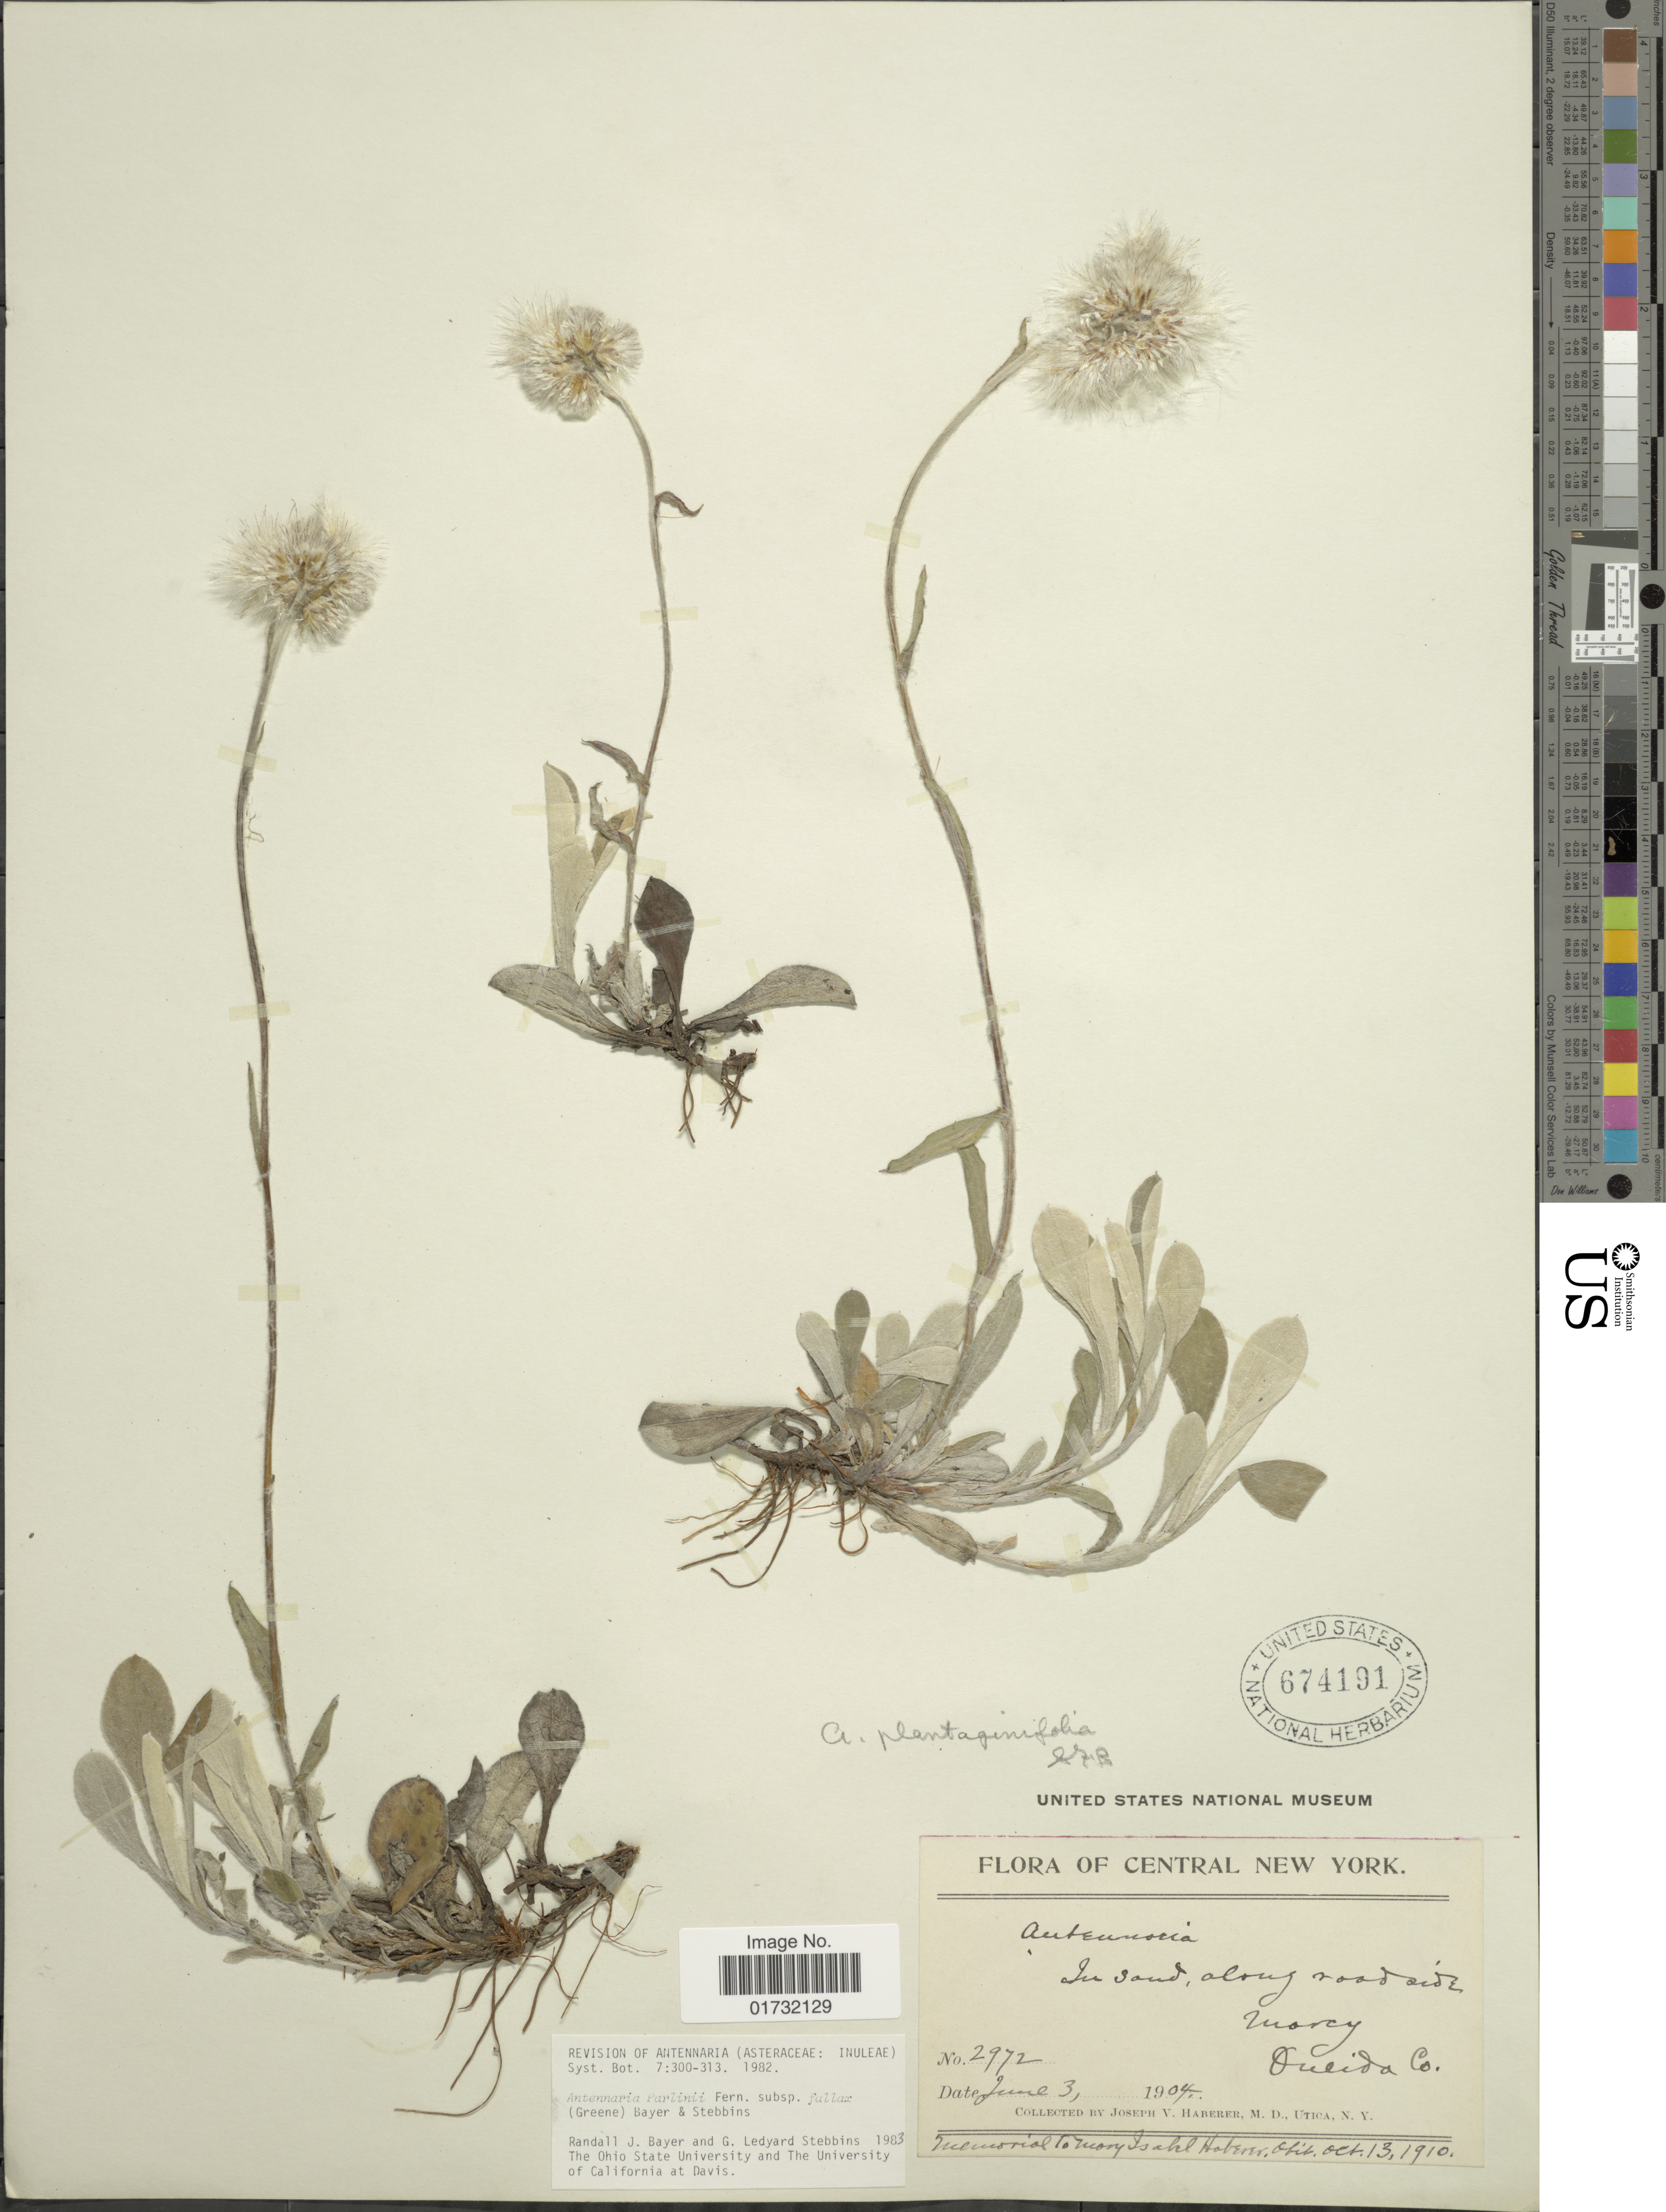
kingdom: Plantae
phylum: Tracheophyta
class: Magnoliopsida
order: Asterales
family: Asteraceae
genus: Antennaria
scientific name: Antennaria parlinii subsp. fallax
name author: (Greene) R.J. Bayer & Stebbins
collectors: J. V. Haberer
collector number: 2972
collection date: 1904-06-03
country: United States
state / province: New York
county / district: Oneida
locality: Central New York. Morcy. Oneida Co.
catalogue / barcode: US 674191